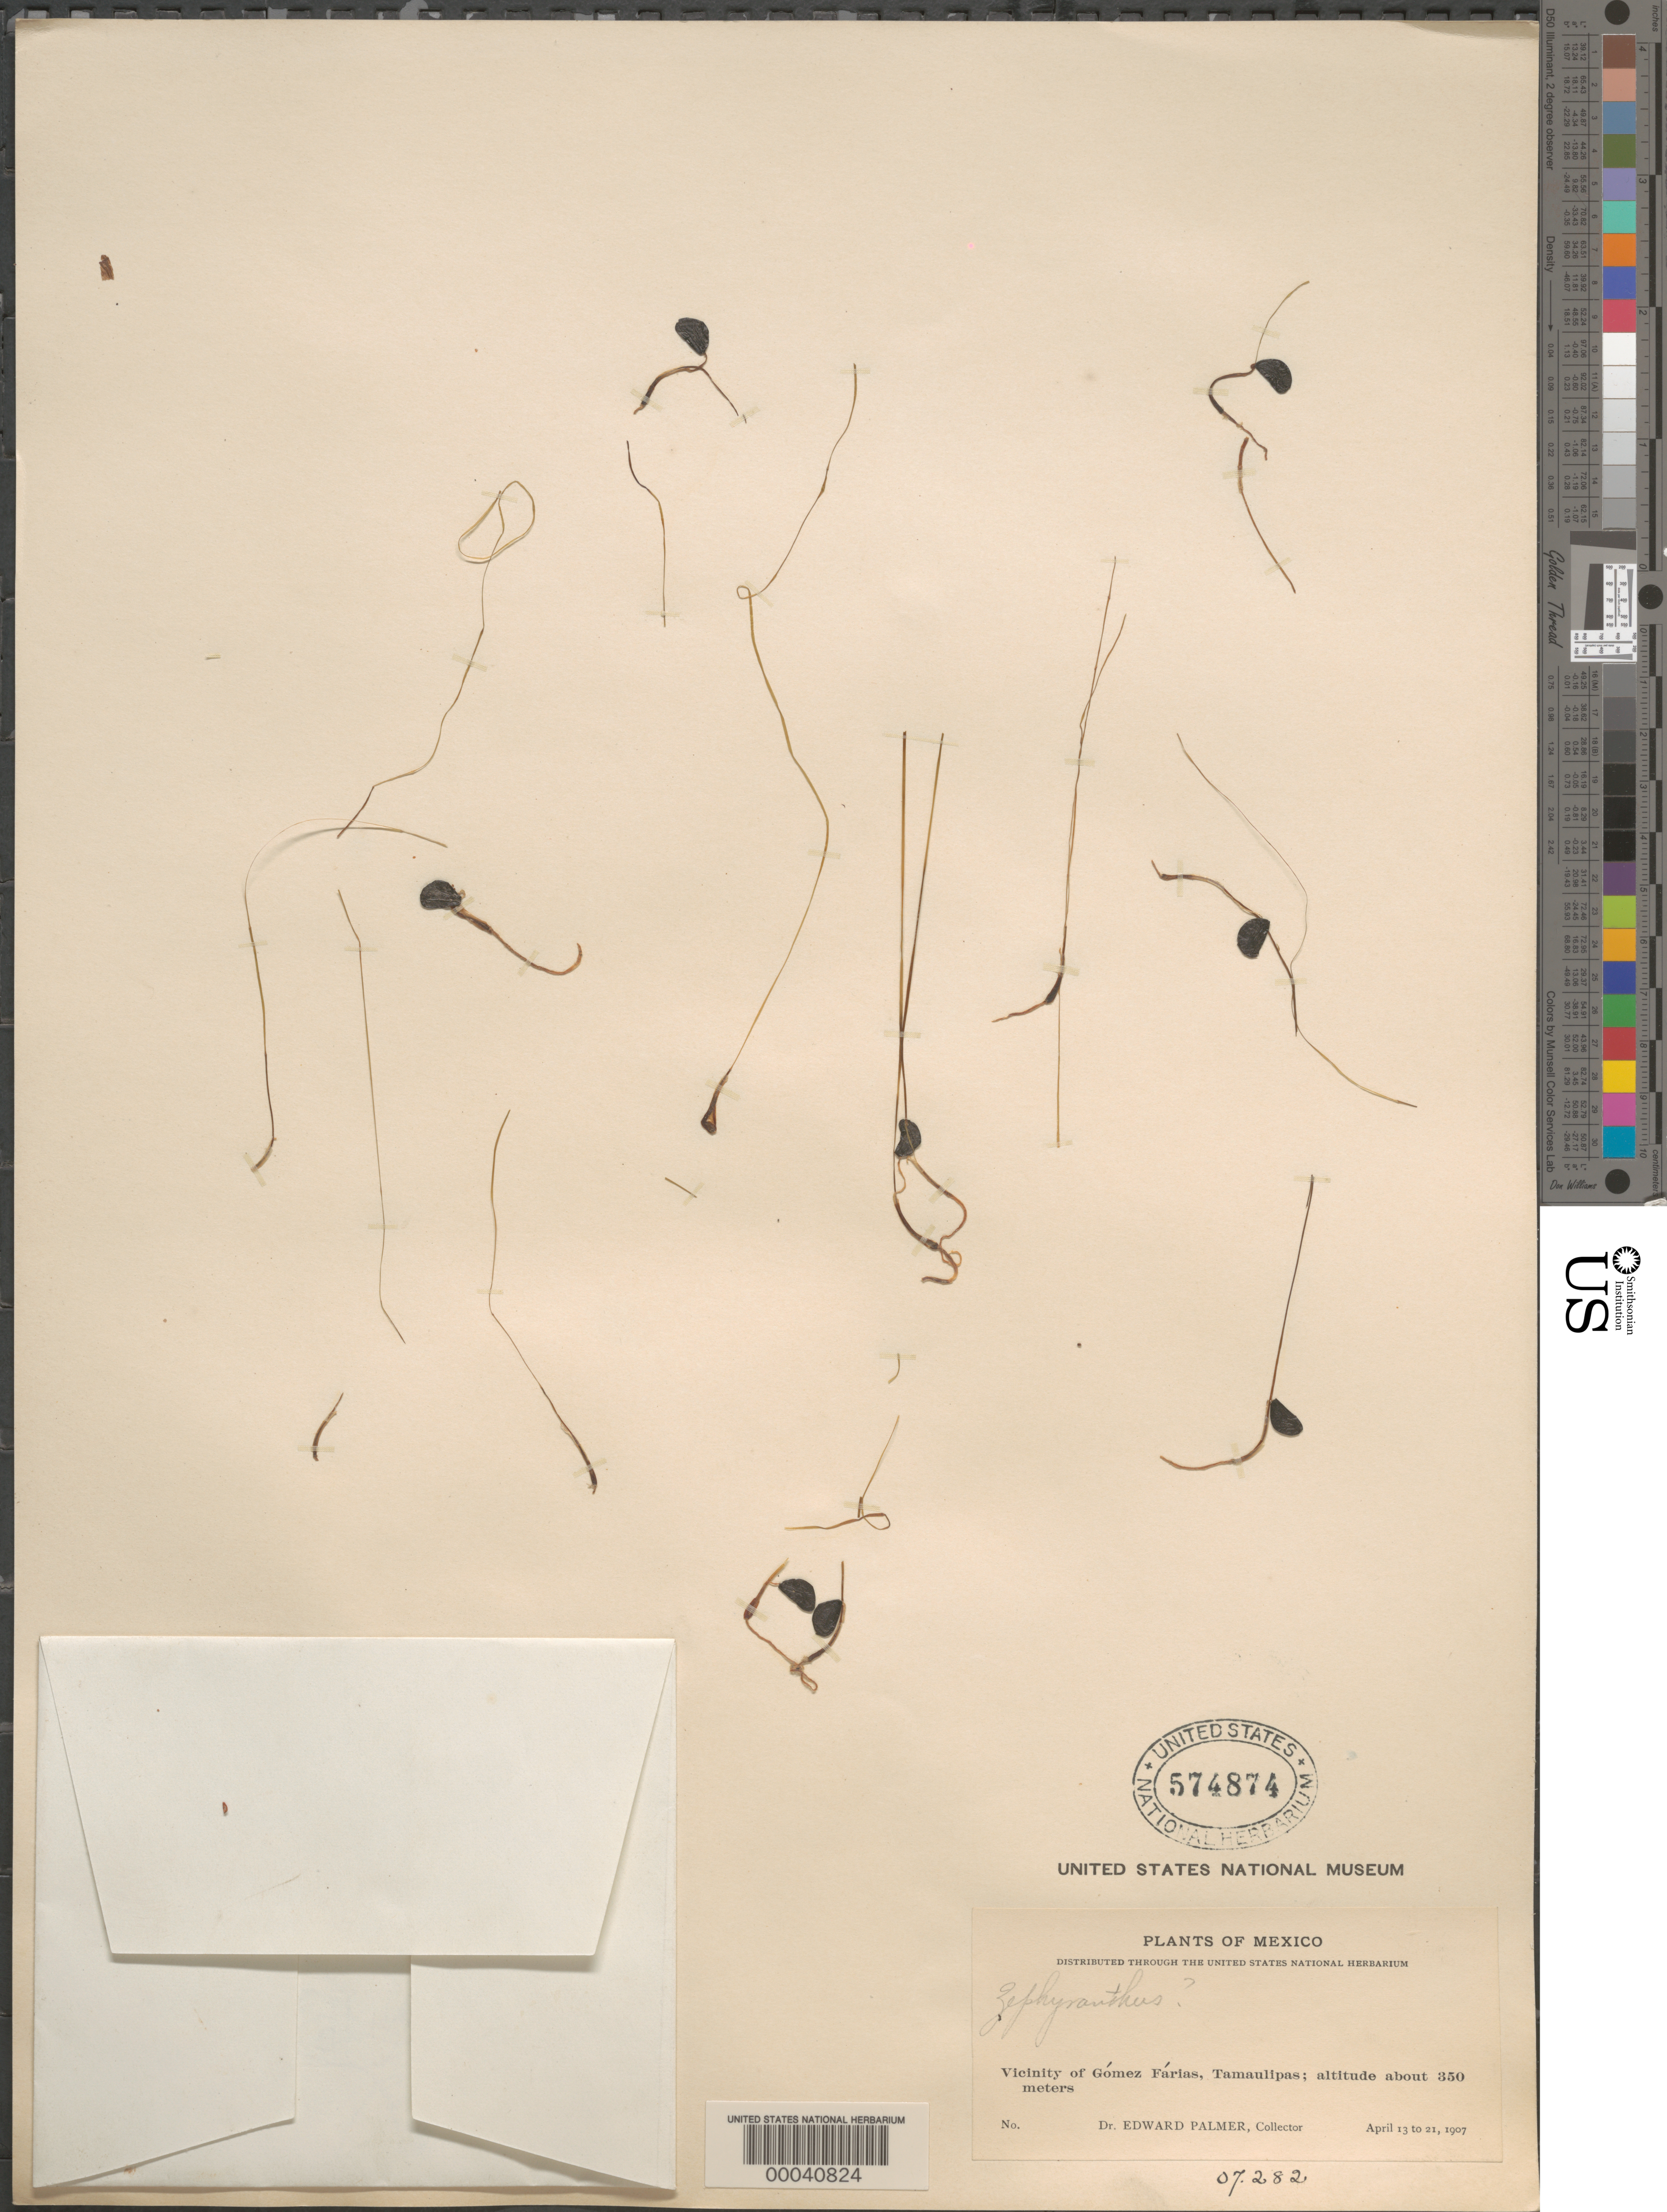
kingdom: Plantae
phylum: Tracheophyta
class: Liliopsida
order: Asparagales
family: Amaryllidaceae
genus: Zephyranthes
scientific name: Zephyranthes sp.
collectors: E. Palmer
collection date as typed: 13 Apr 1907 to 21 Apr 1907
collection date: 1907-04-13/1907-04-21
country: Mexico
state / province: Tamaulipas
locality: Vicinity of Gomez Farias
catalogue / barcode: US 574874